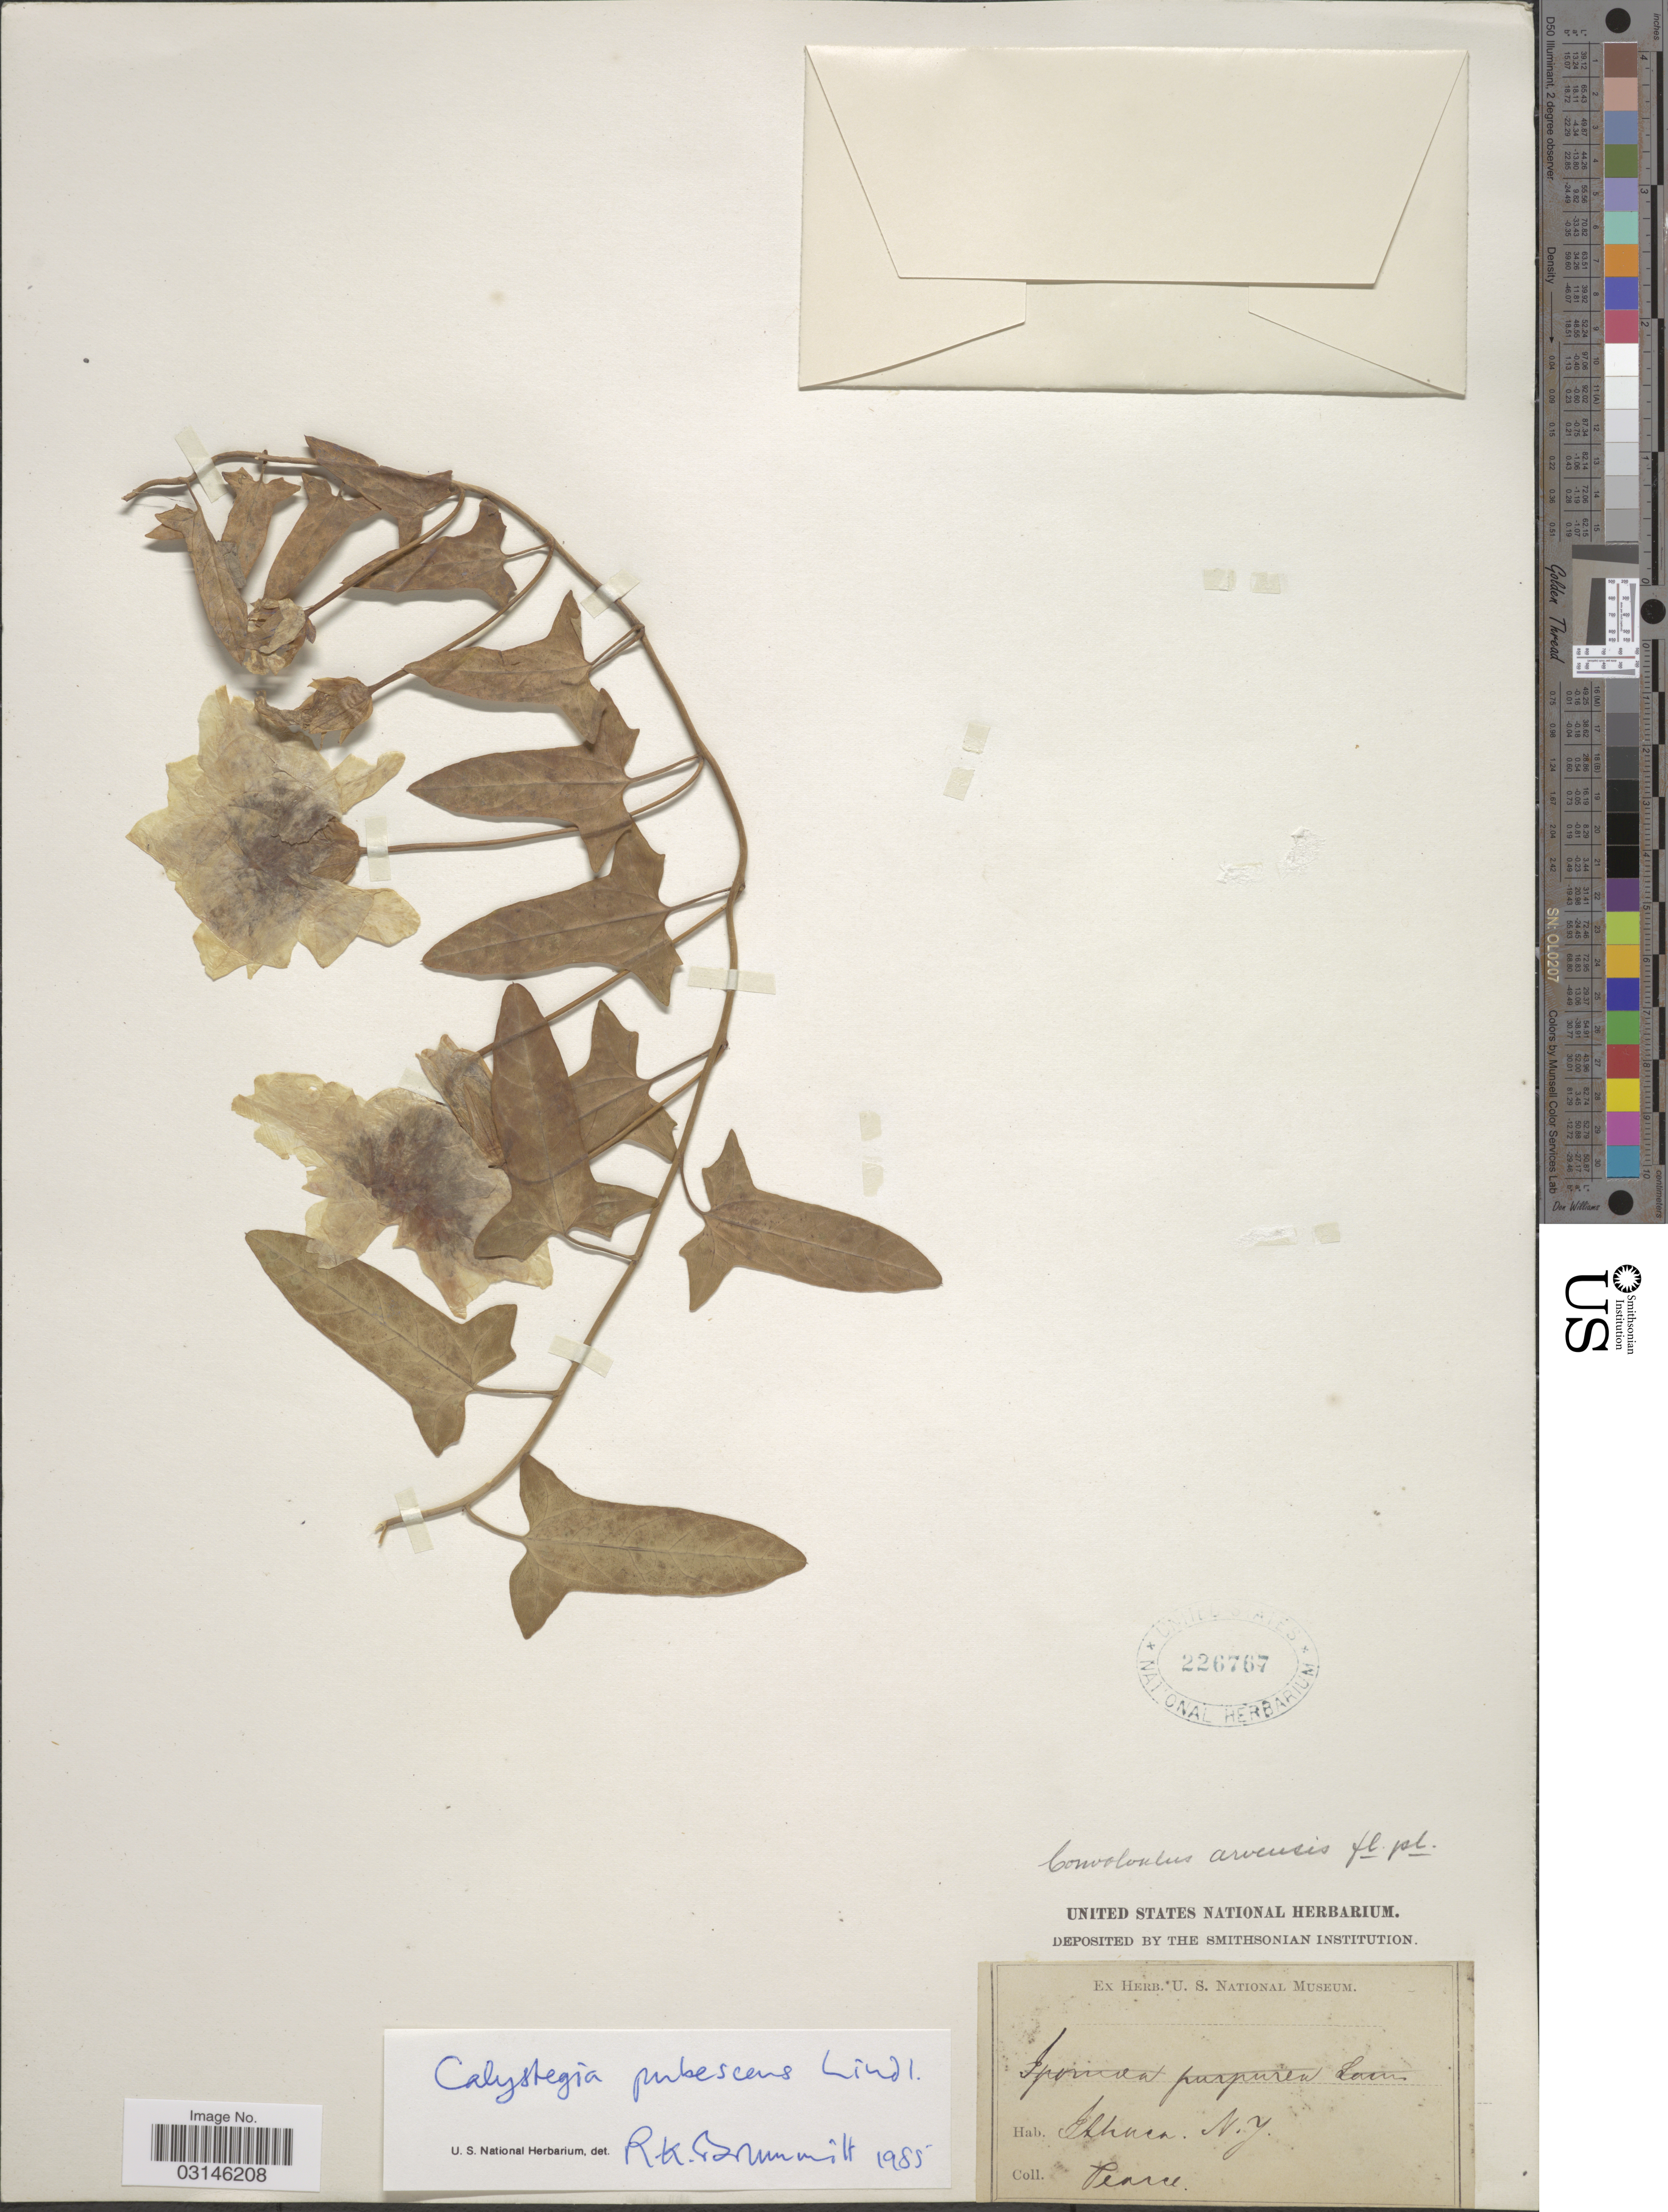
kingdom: Plantae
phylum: Tracheophyta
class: Magnoliopsida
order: Solanales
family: Convolvulaceae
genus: Calystegia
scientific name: Calystegia pubescens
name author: Lindl.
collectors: -. Pearce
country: United States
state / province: New York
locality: Ithaca.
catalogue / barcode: US 226767